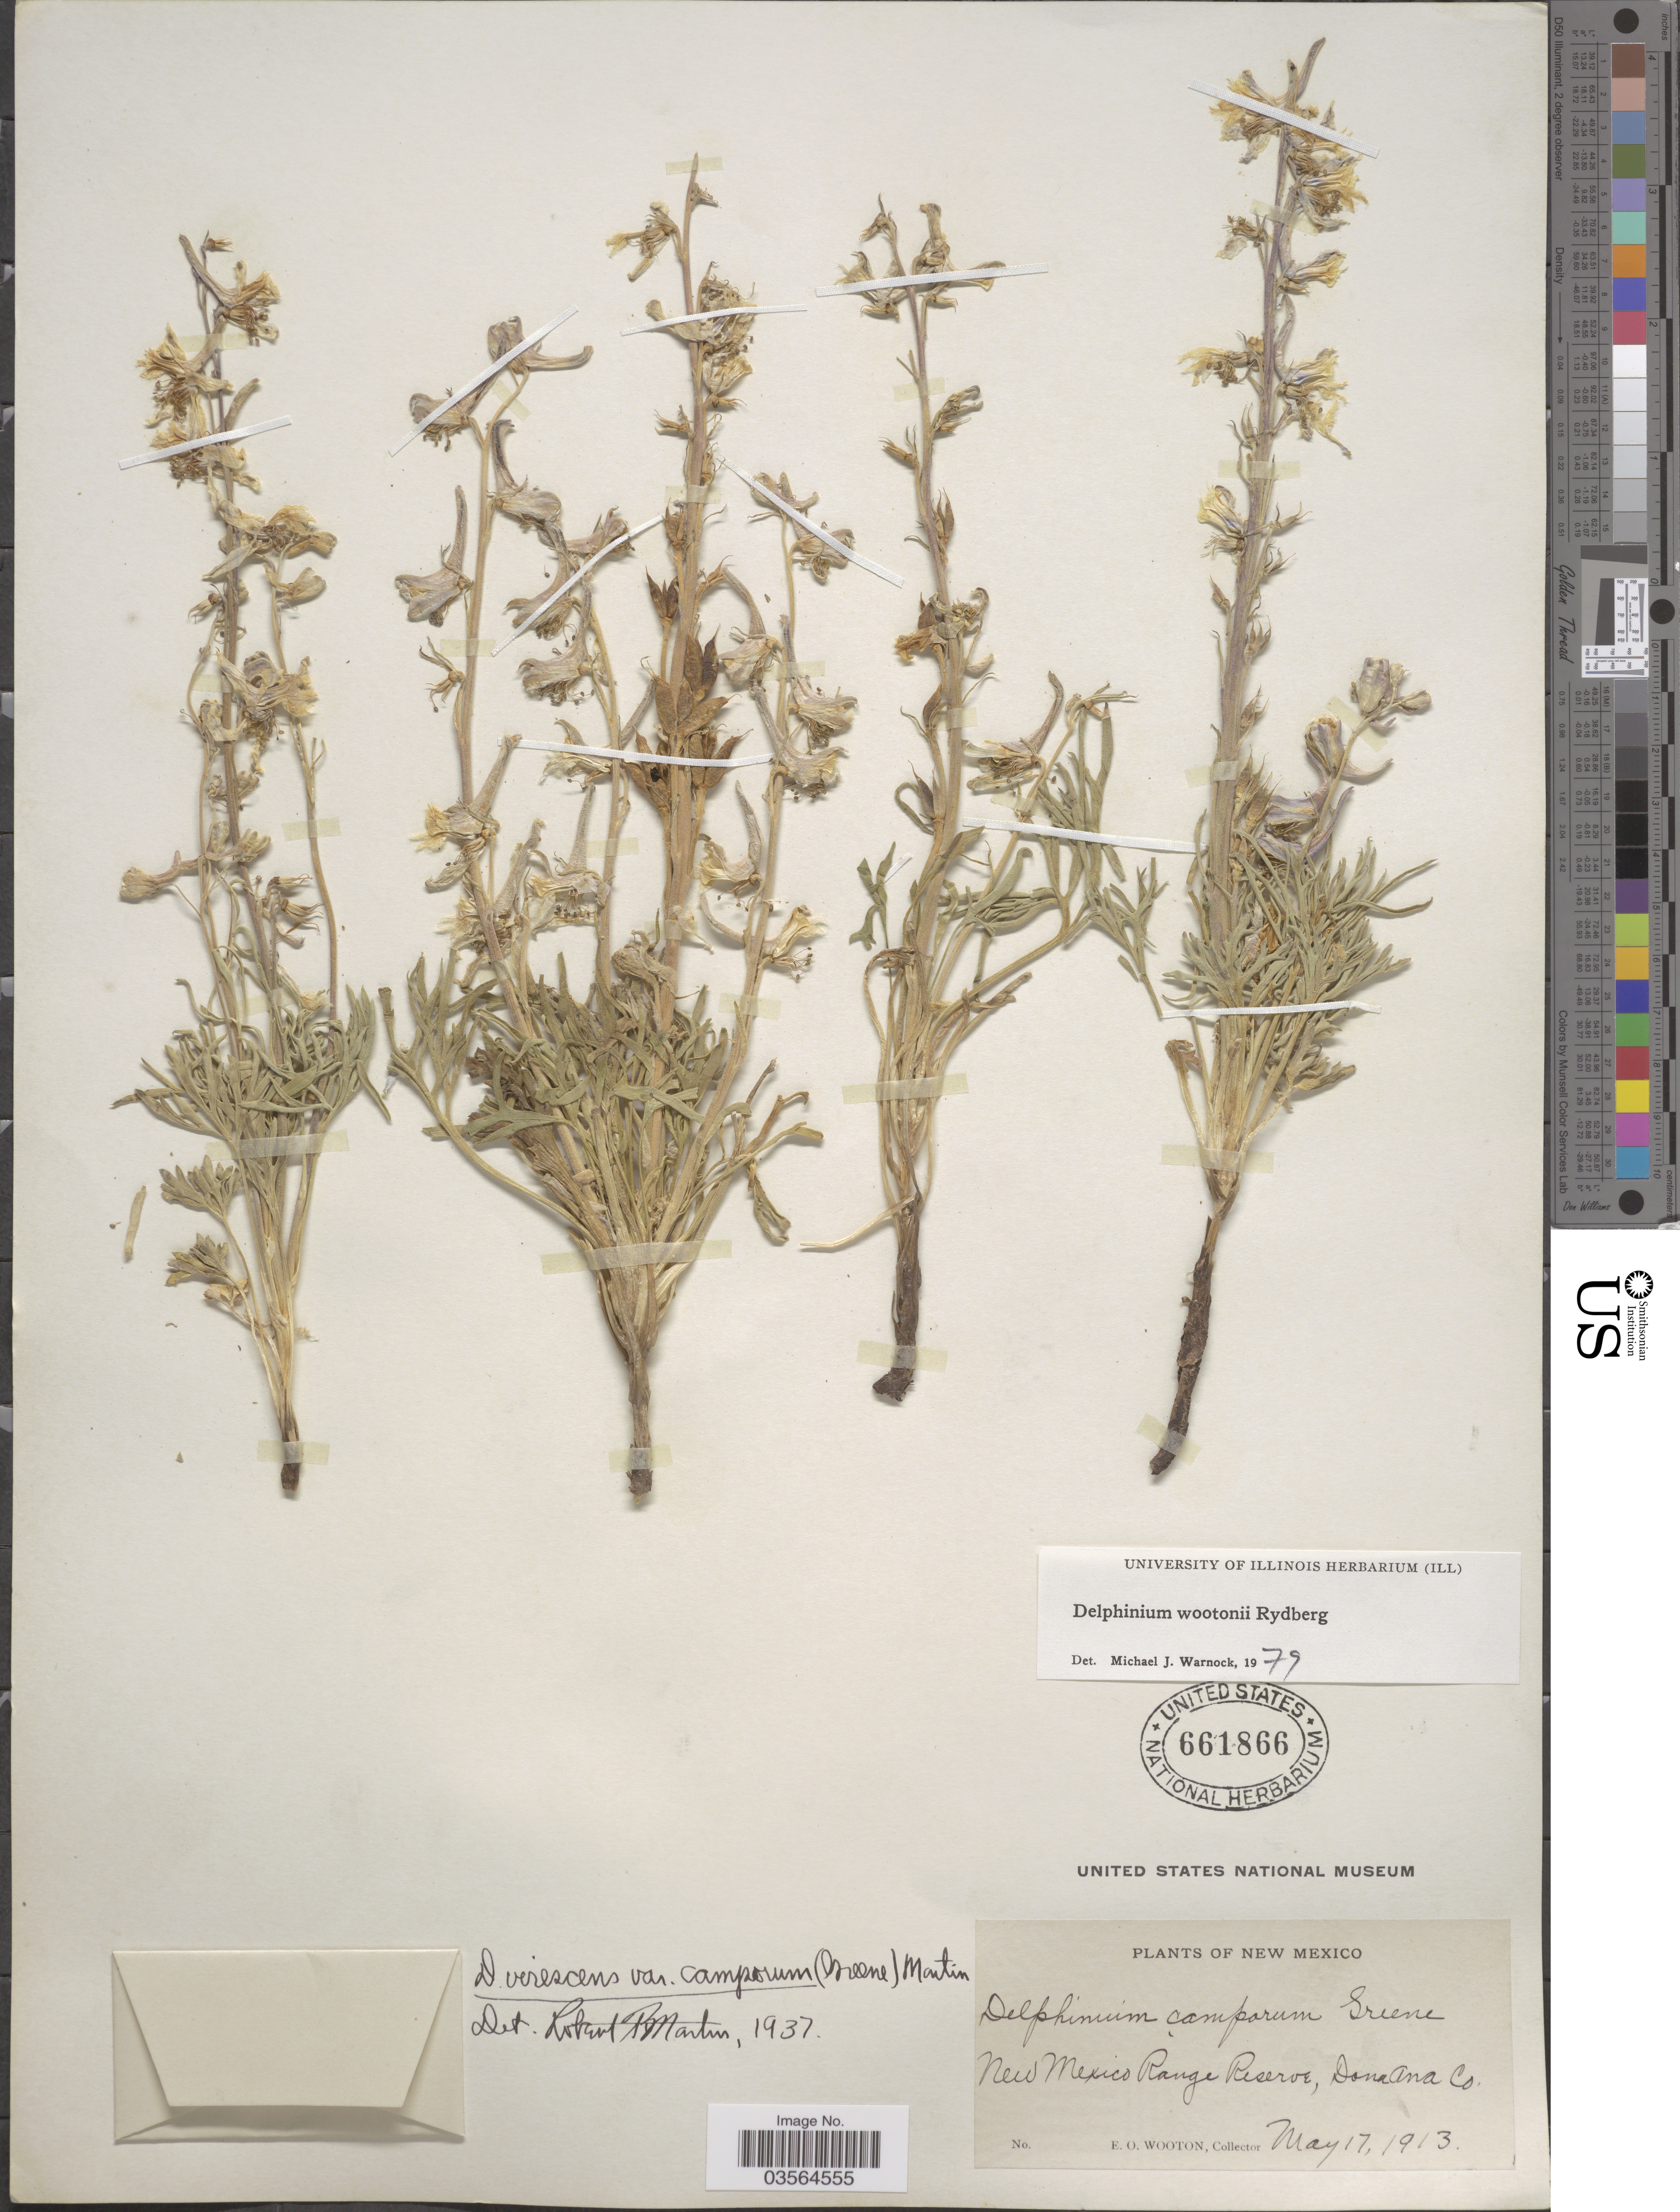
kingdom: Plantae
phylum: Tracheophyta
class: Magnoliopsida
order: Ranunculales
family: Ranunculaceae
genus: Delphinium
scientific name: Delphinium wootonii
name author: Rydb.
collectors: E. O. Wooton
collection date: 1913-05-17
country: United States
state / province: New Mexico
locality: New Mexico Range Reserve, Dona Ana Co.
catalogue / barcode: US 661866